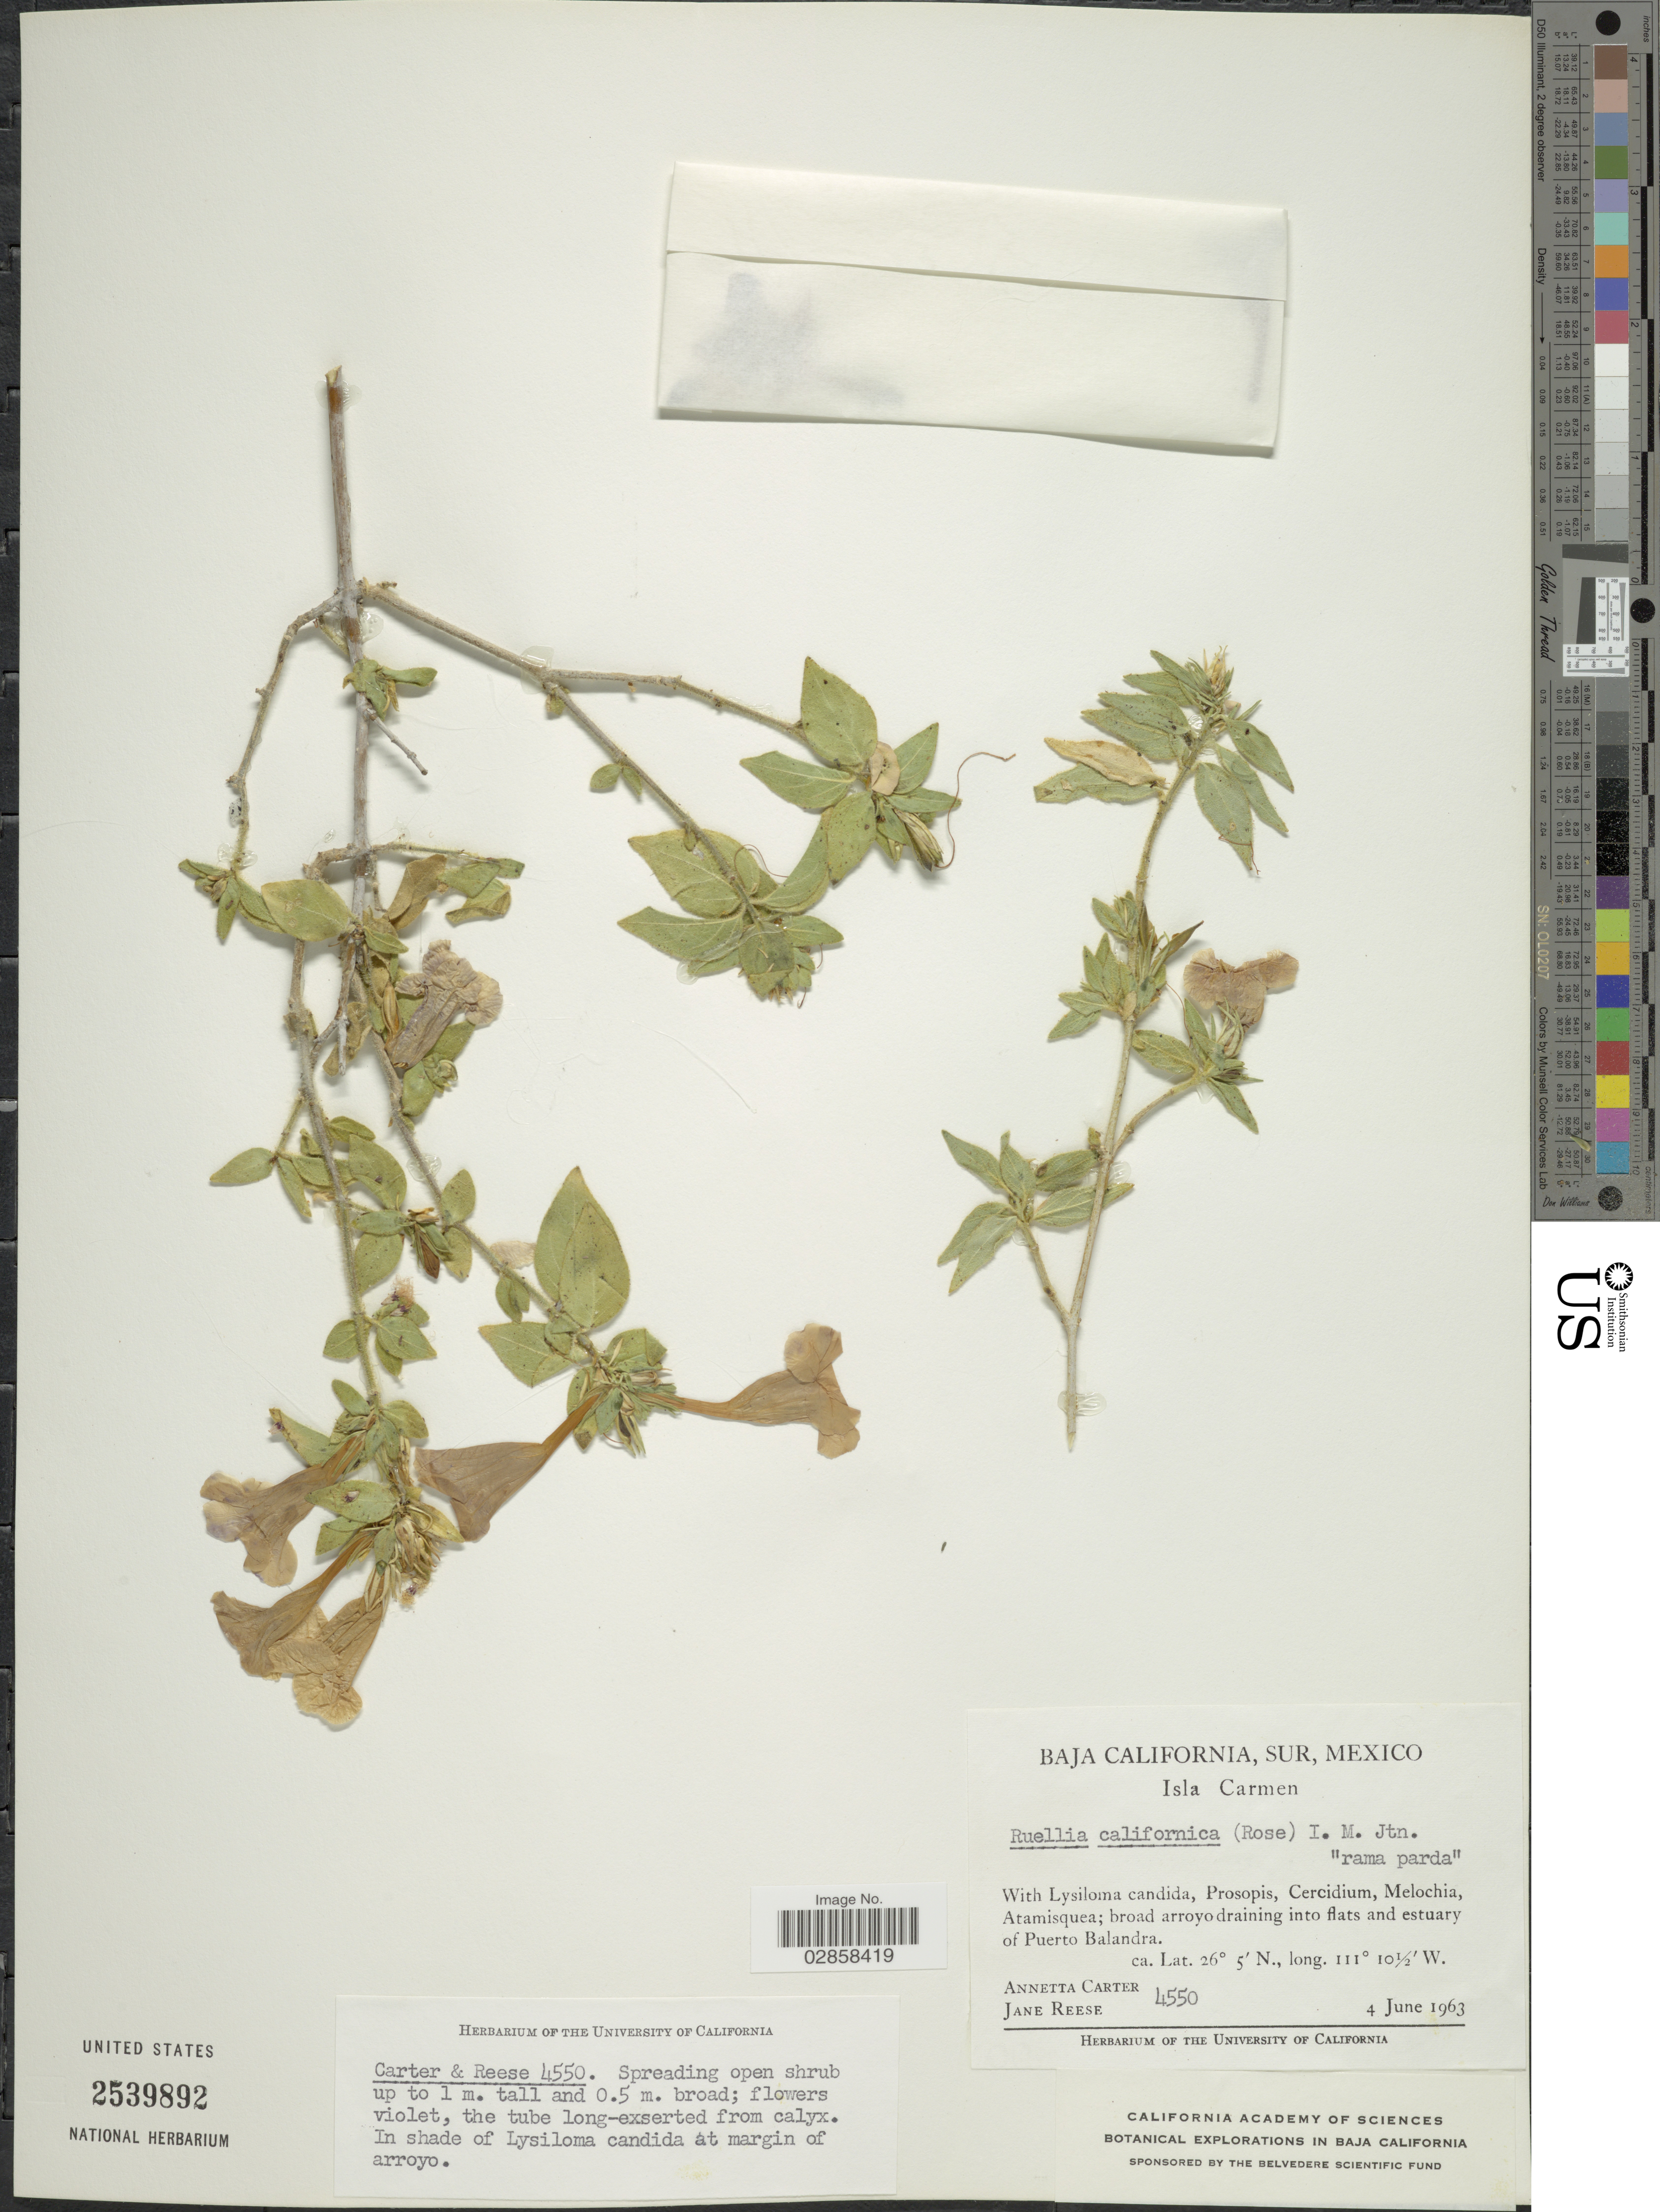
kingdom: Plantae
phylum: Tracheophyta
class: Magnoliopsida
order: Lamiales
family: Acanthaceae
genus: Ruellia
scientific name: Ruellia californica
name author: (Rose) I.M. Johnst.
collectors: A. Carter & J. Reese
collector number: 4550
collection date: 1963-06-04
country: Mexico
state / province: Baja California Sur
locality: Isla Carmen. Broad arroyo draining into flats and estuary of Puerto Balandra.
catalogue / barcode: US 2539892